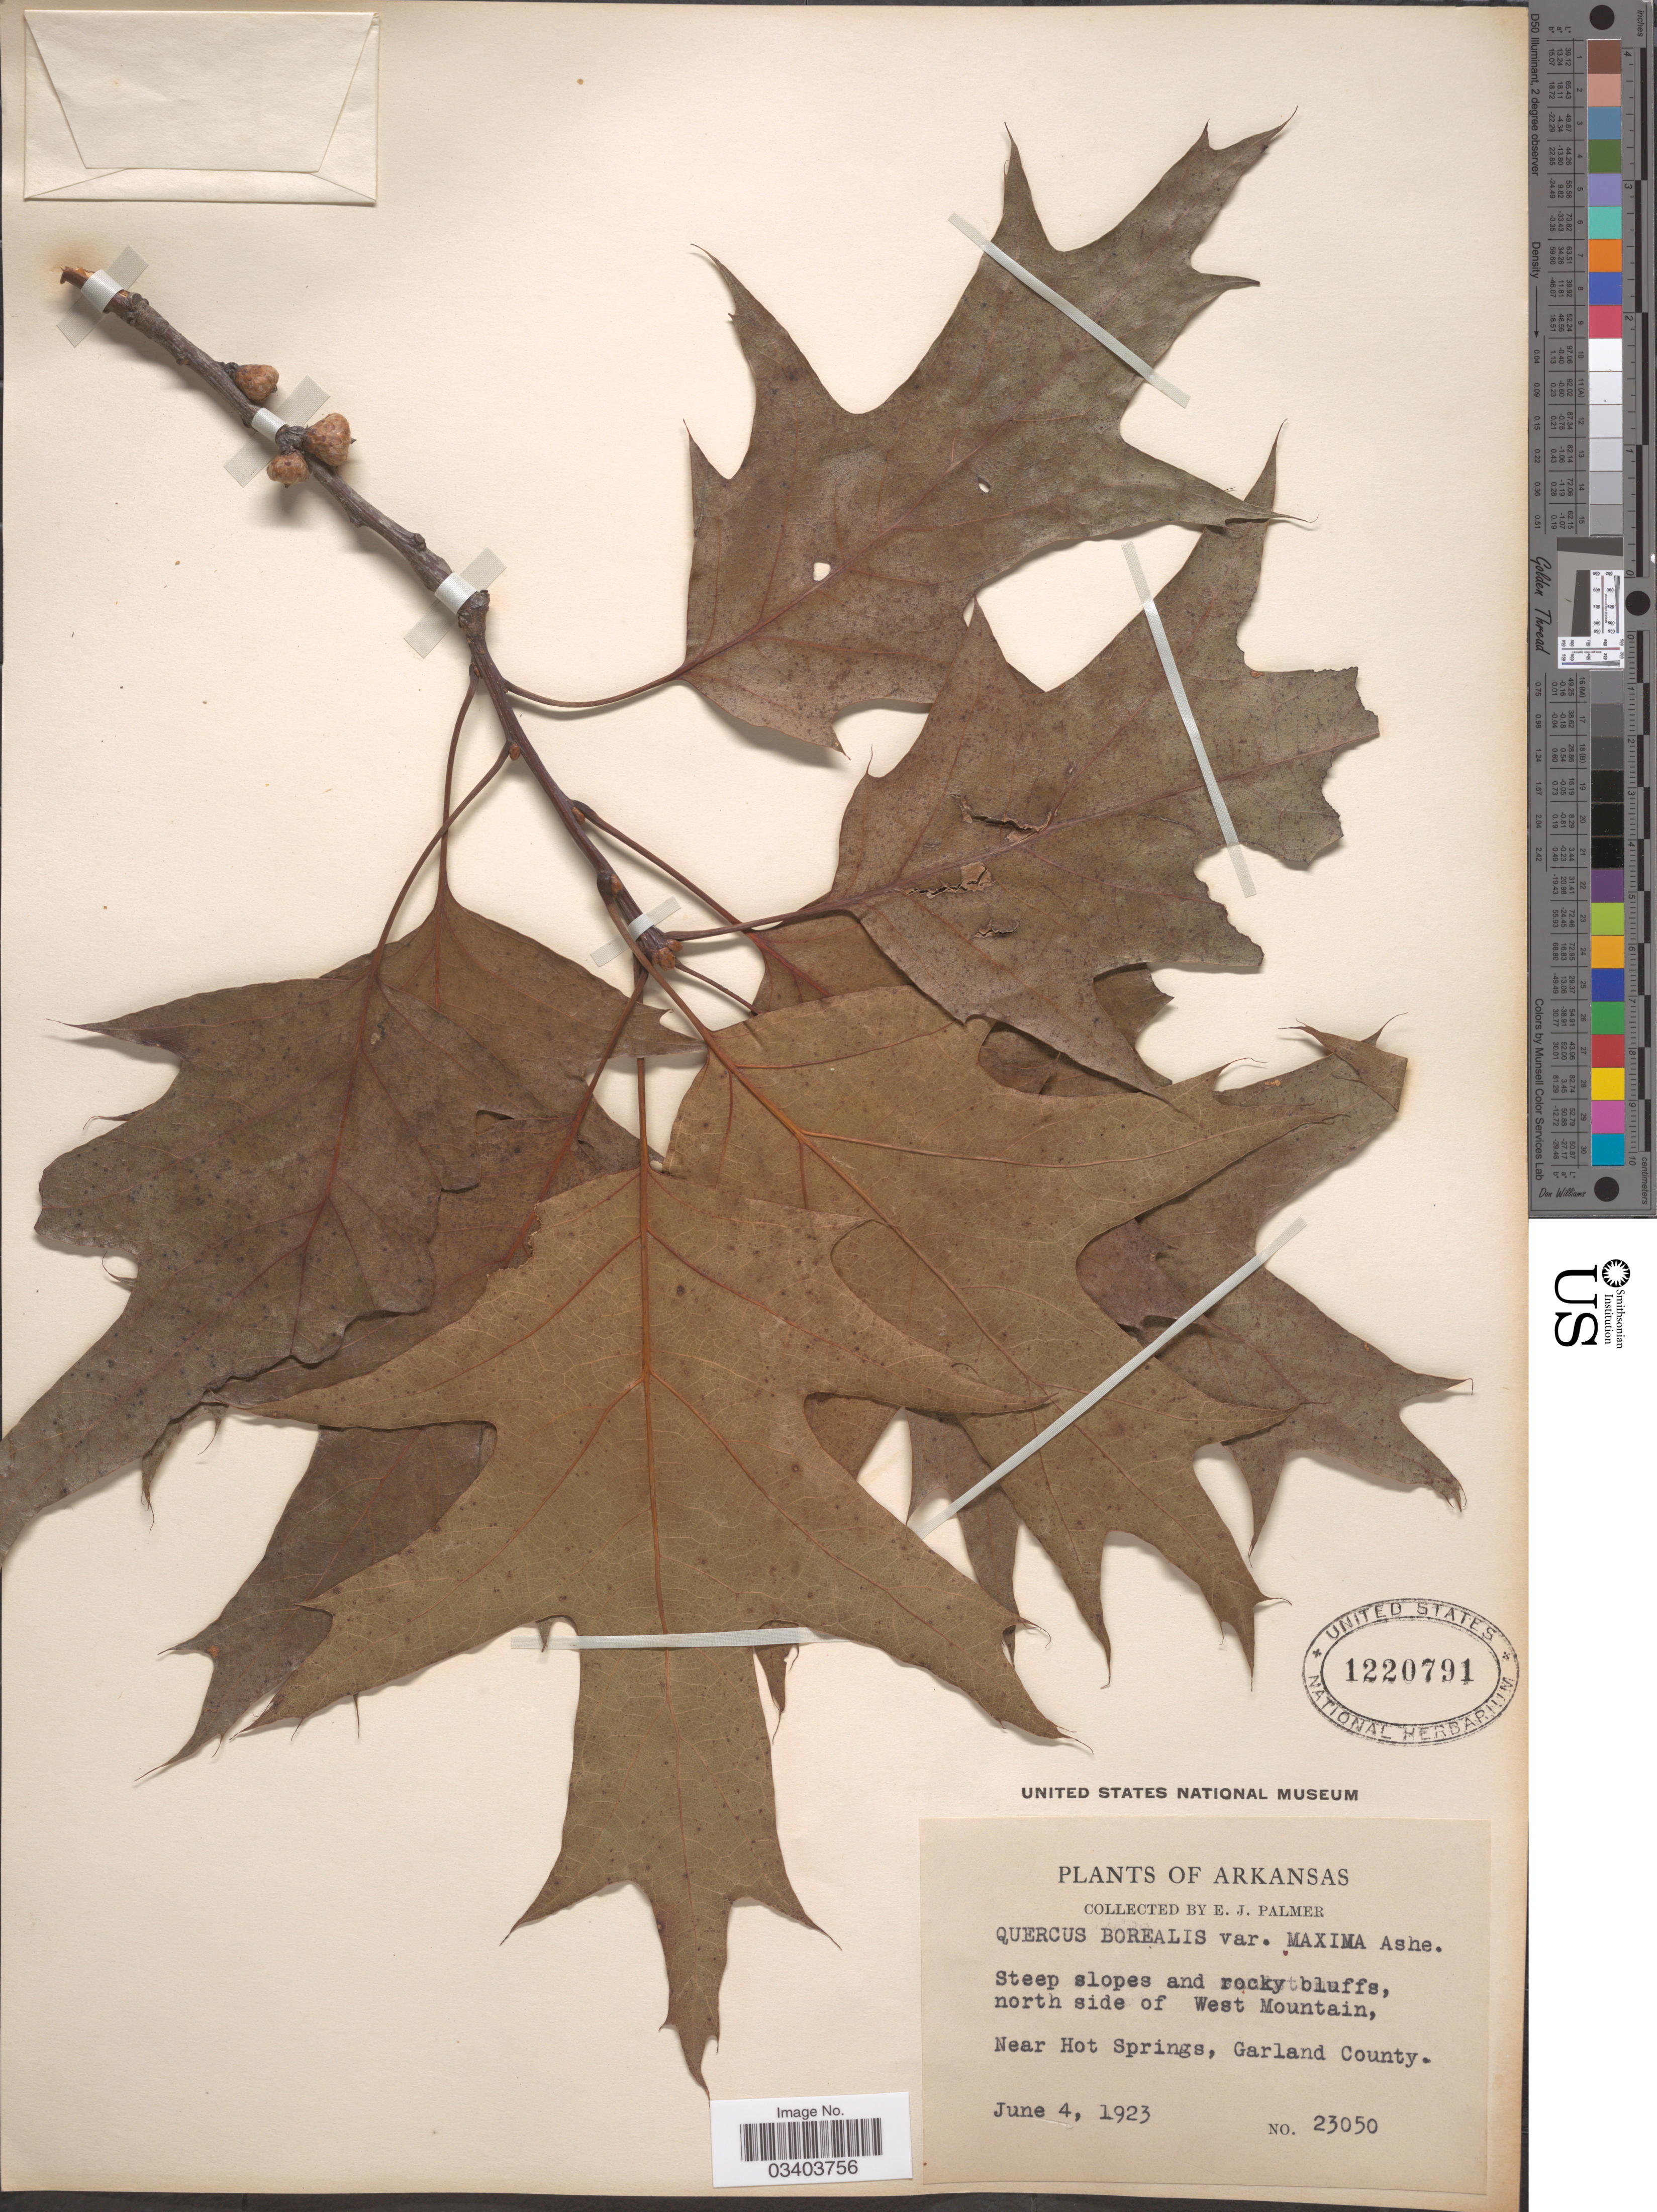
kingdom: Plantae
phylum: Tracheophyta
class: Magnoliopsida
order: Fagales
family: Fagaceae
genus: Quercus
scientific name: Quercus borealis var. maxima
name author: (Marshall) Sarg.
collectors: E. J. Palmer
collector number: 23050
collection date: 1923-06-04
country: United States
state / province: Arkansas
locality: Steep slopes and rocky bluffs, north side of West Mountain, Near Hot Springs, Garland County.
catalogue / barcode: US 1220791